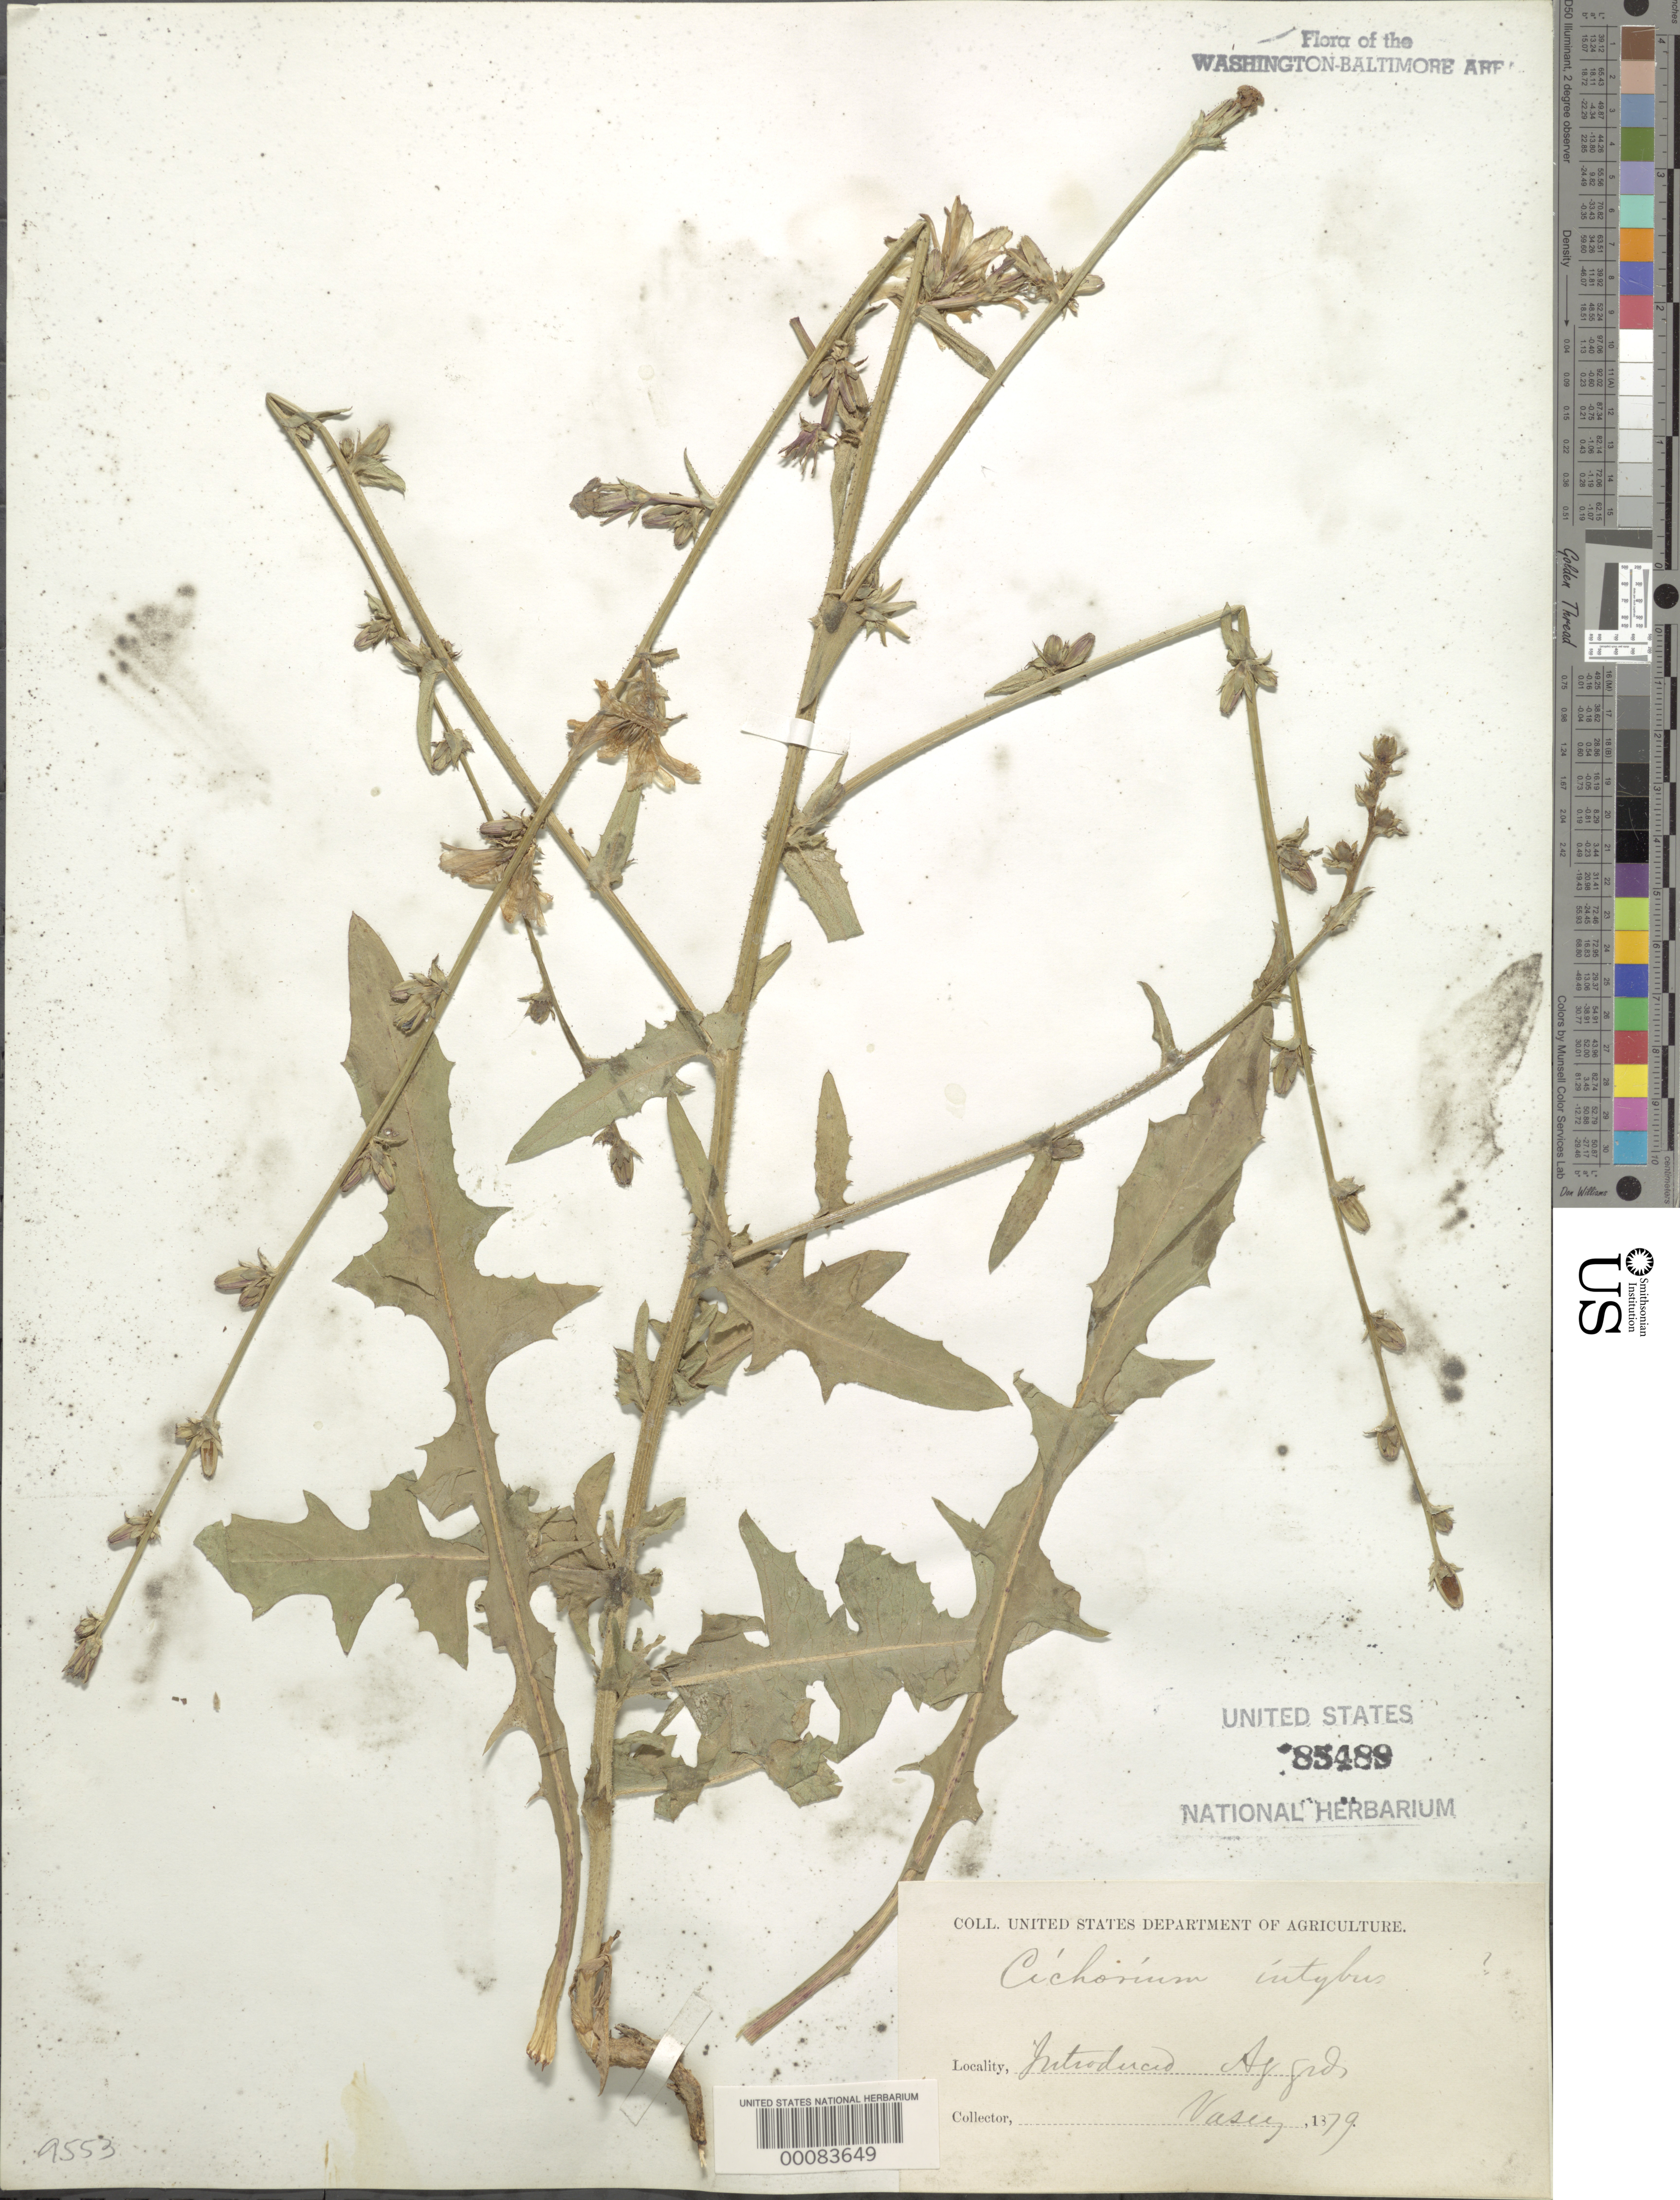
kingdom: Plantae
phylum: Tracheophyta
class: Magnoliopsida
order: Asterales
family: Asteraceae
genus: Cichorium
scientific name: Cichorium intybus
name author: L.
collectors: G. Vasey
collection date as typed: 1879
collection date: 1879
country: United States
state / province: District of Columbia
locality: Agriculture grounds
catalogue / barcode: US 85489